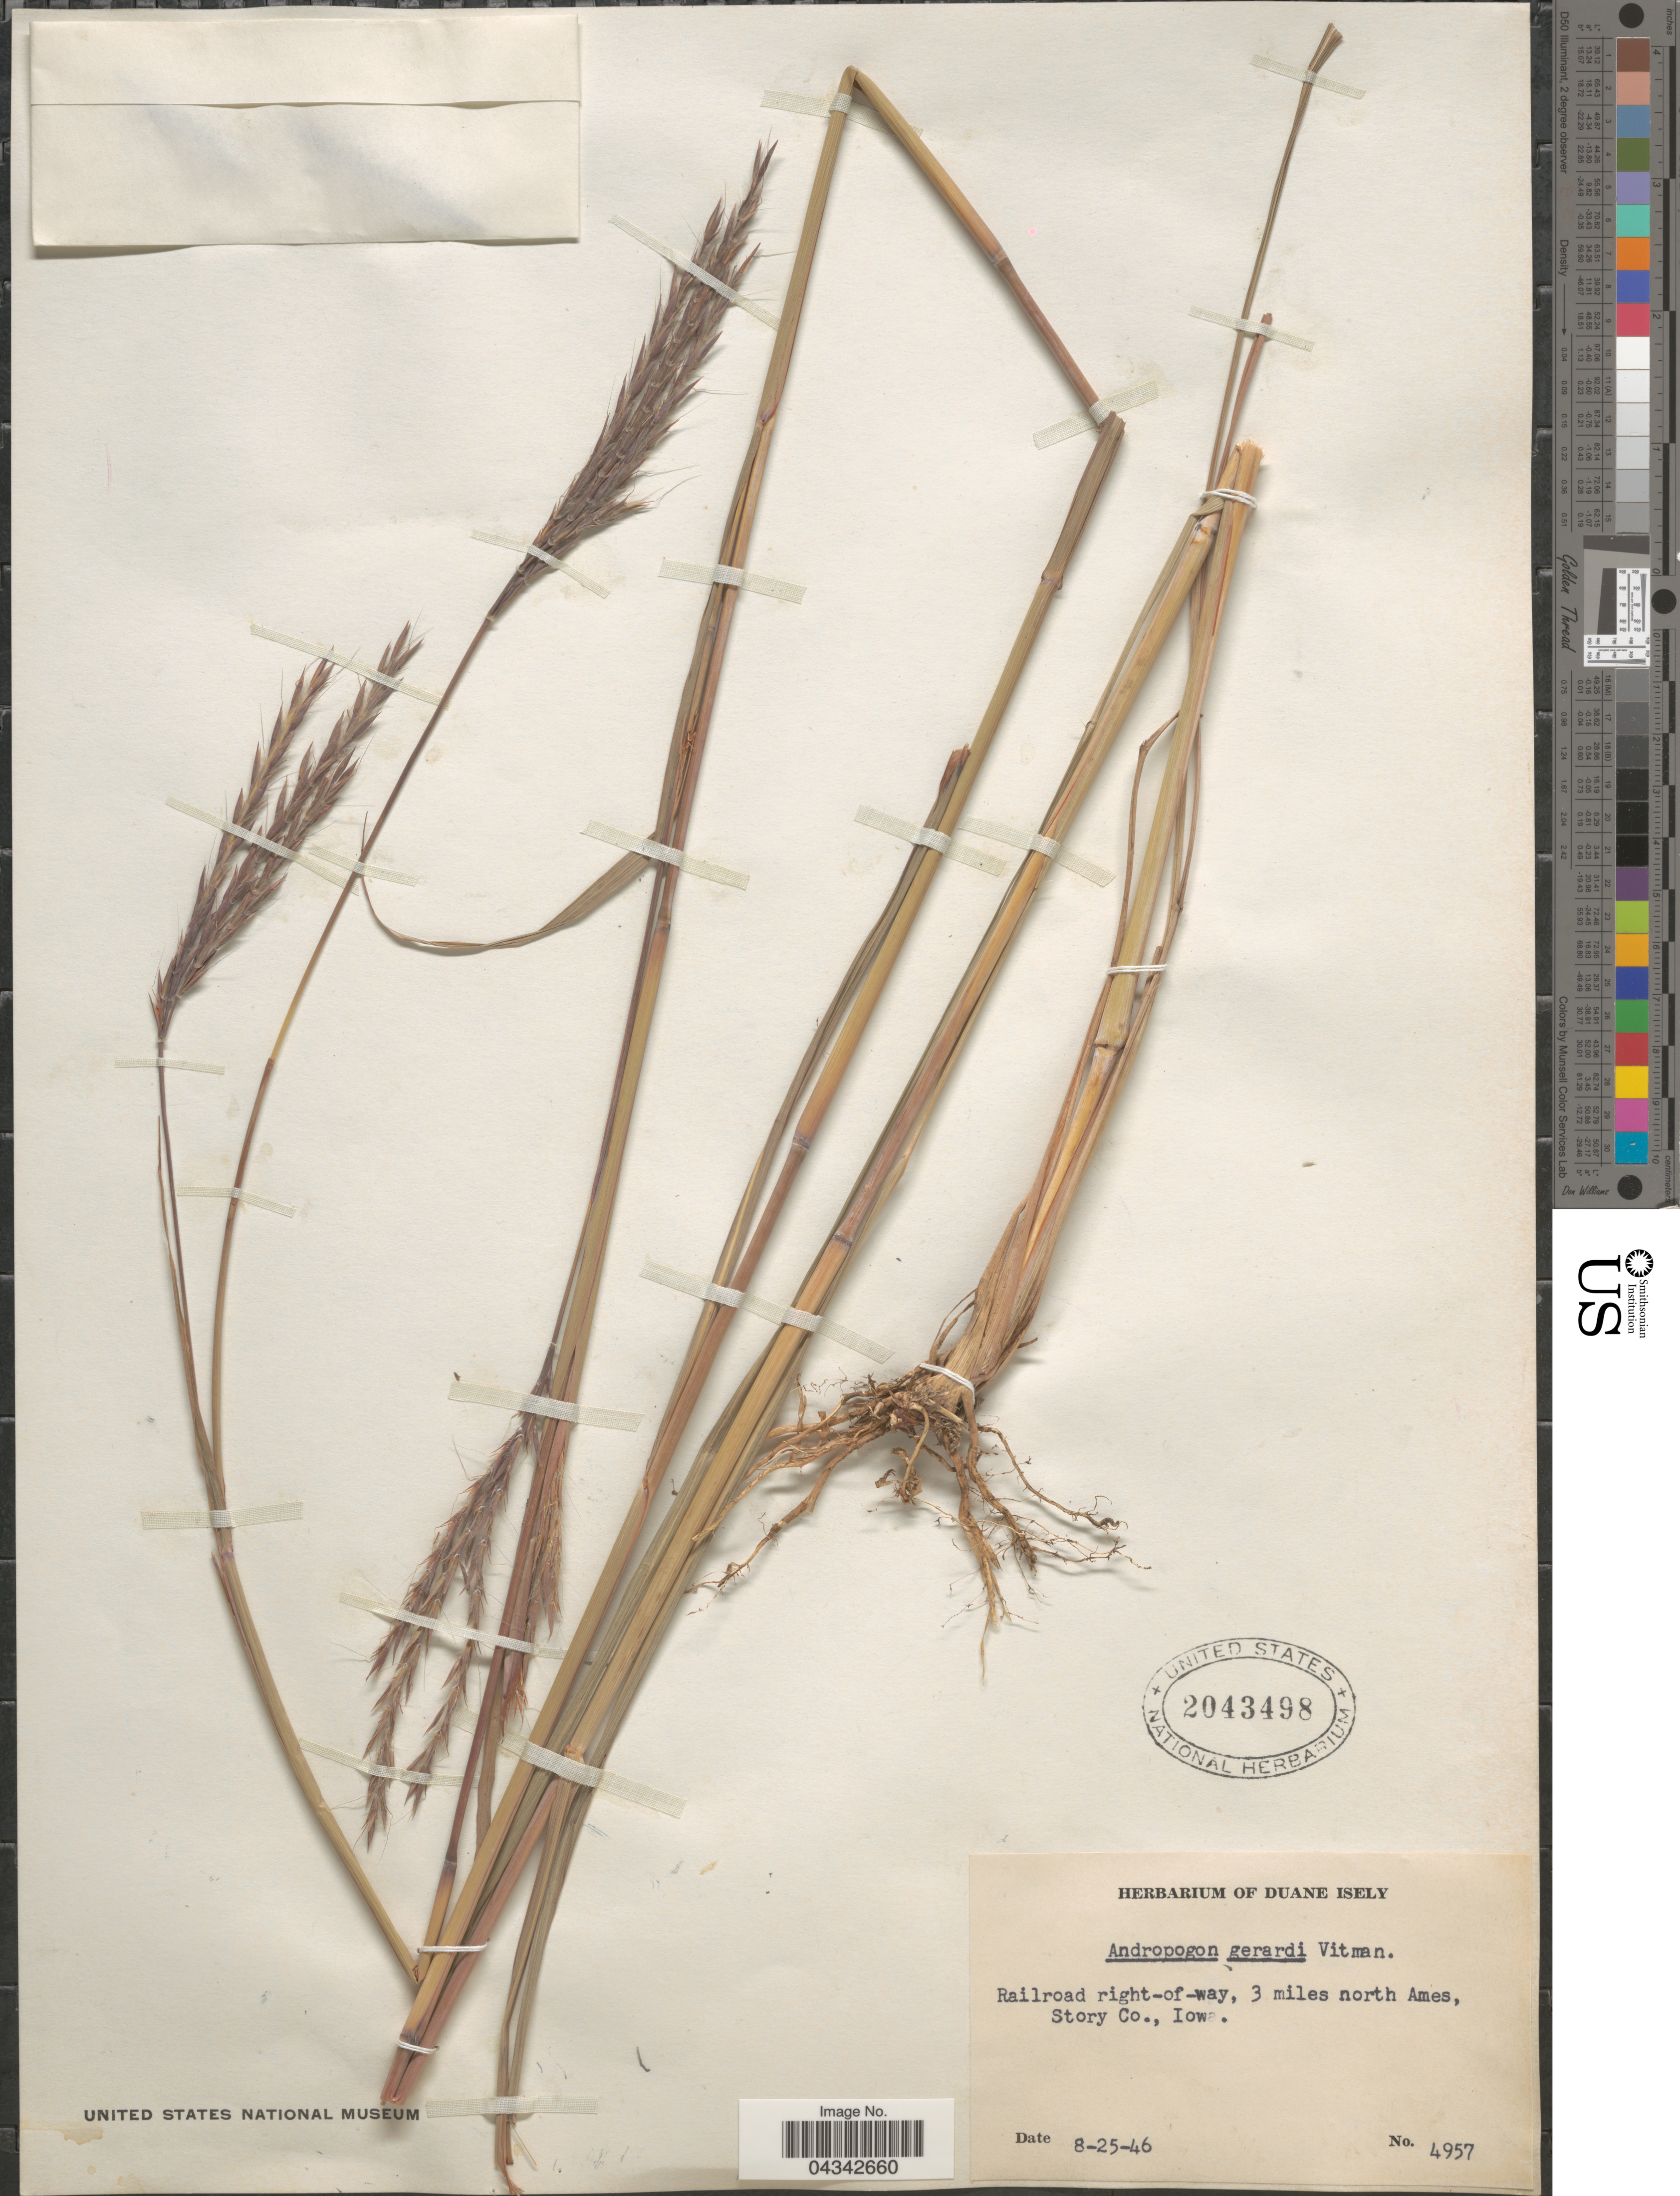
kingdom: Plantae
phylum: Tracheophyta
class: Liliopsida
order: Poales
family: Poaceae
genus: Andropogon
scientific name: Andropogon gerardii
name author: Vitman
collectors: ex. herb. Duane Isely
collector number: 4957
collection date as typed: Transcribed d/m/y: 25/8/46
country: United States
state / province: Iowa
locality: Railroad right-of-way, 3 miles north Ames, Story Co.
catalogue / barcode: US 2043498